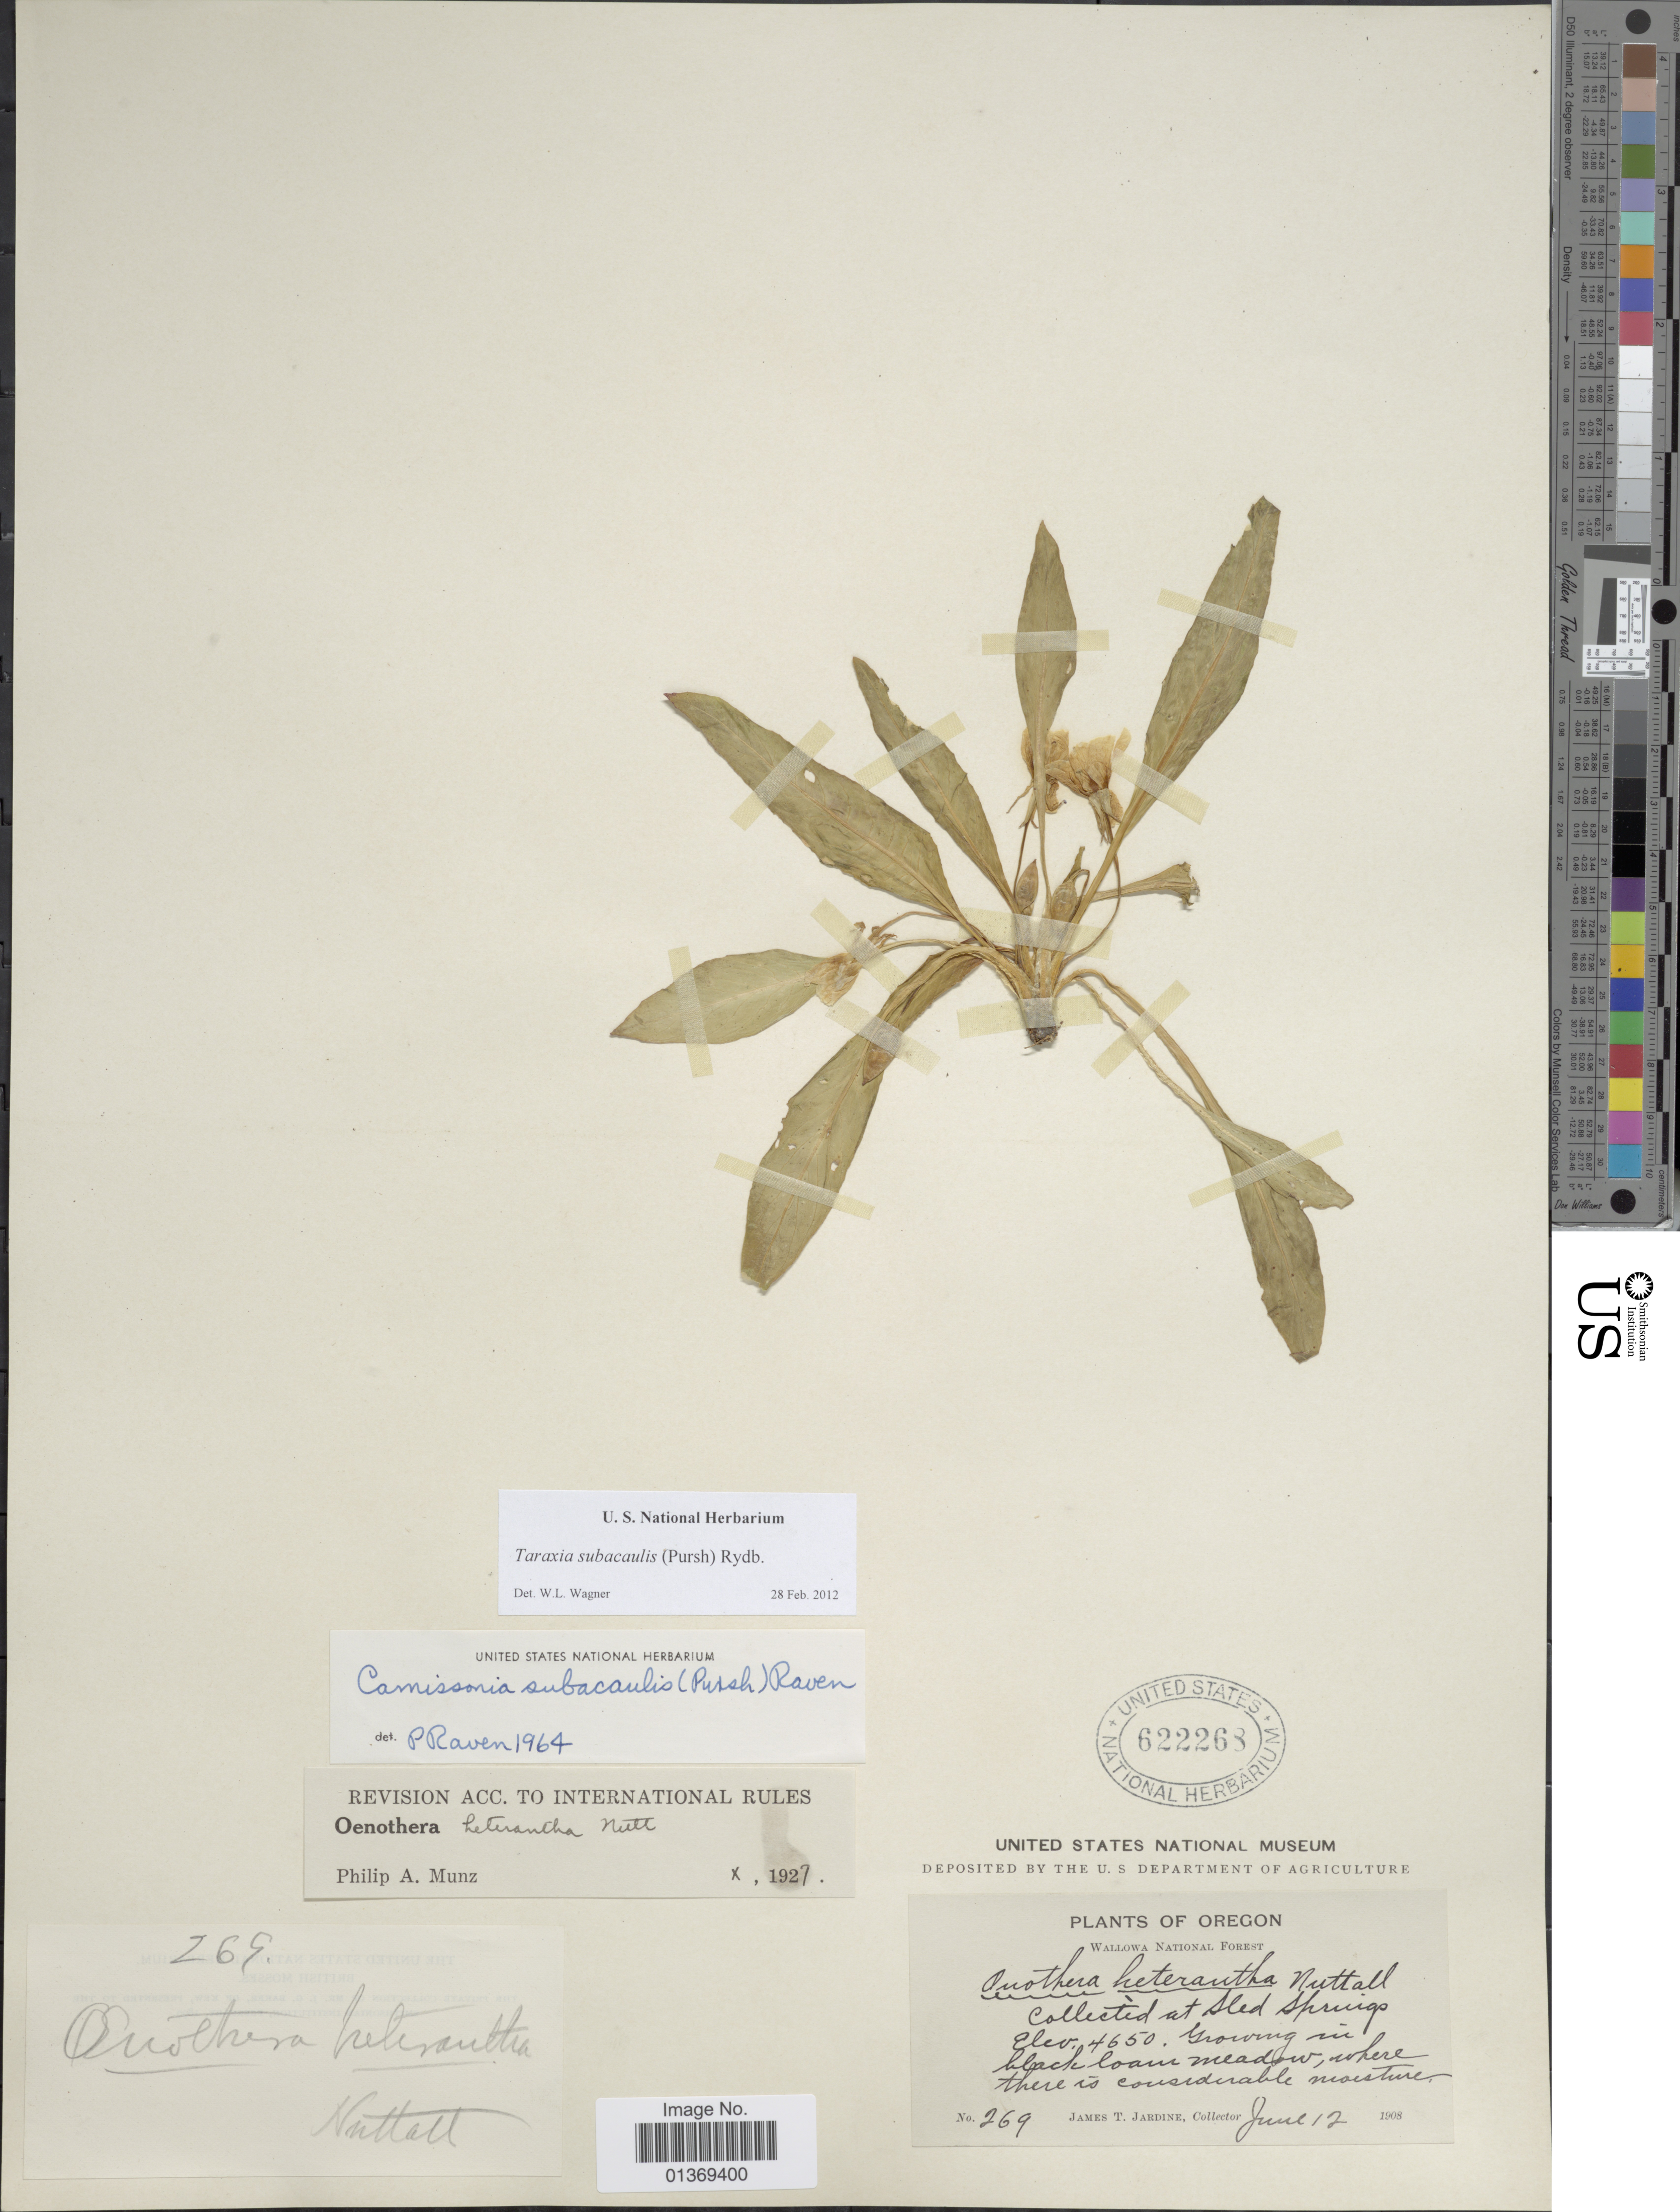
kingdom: Plantae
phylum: Tracheophyta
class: Magnoliopsida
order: Myrtales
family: Onagraceae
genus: Taraxia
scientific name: Taraxia subacaulis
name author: (Pursh) Rydb.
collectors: J. T. Jardine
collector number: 269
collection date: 1908-06-12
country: United States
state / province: Oregon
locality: Sled Springs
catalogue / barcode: US 622268